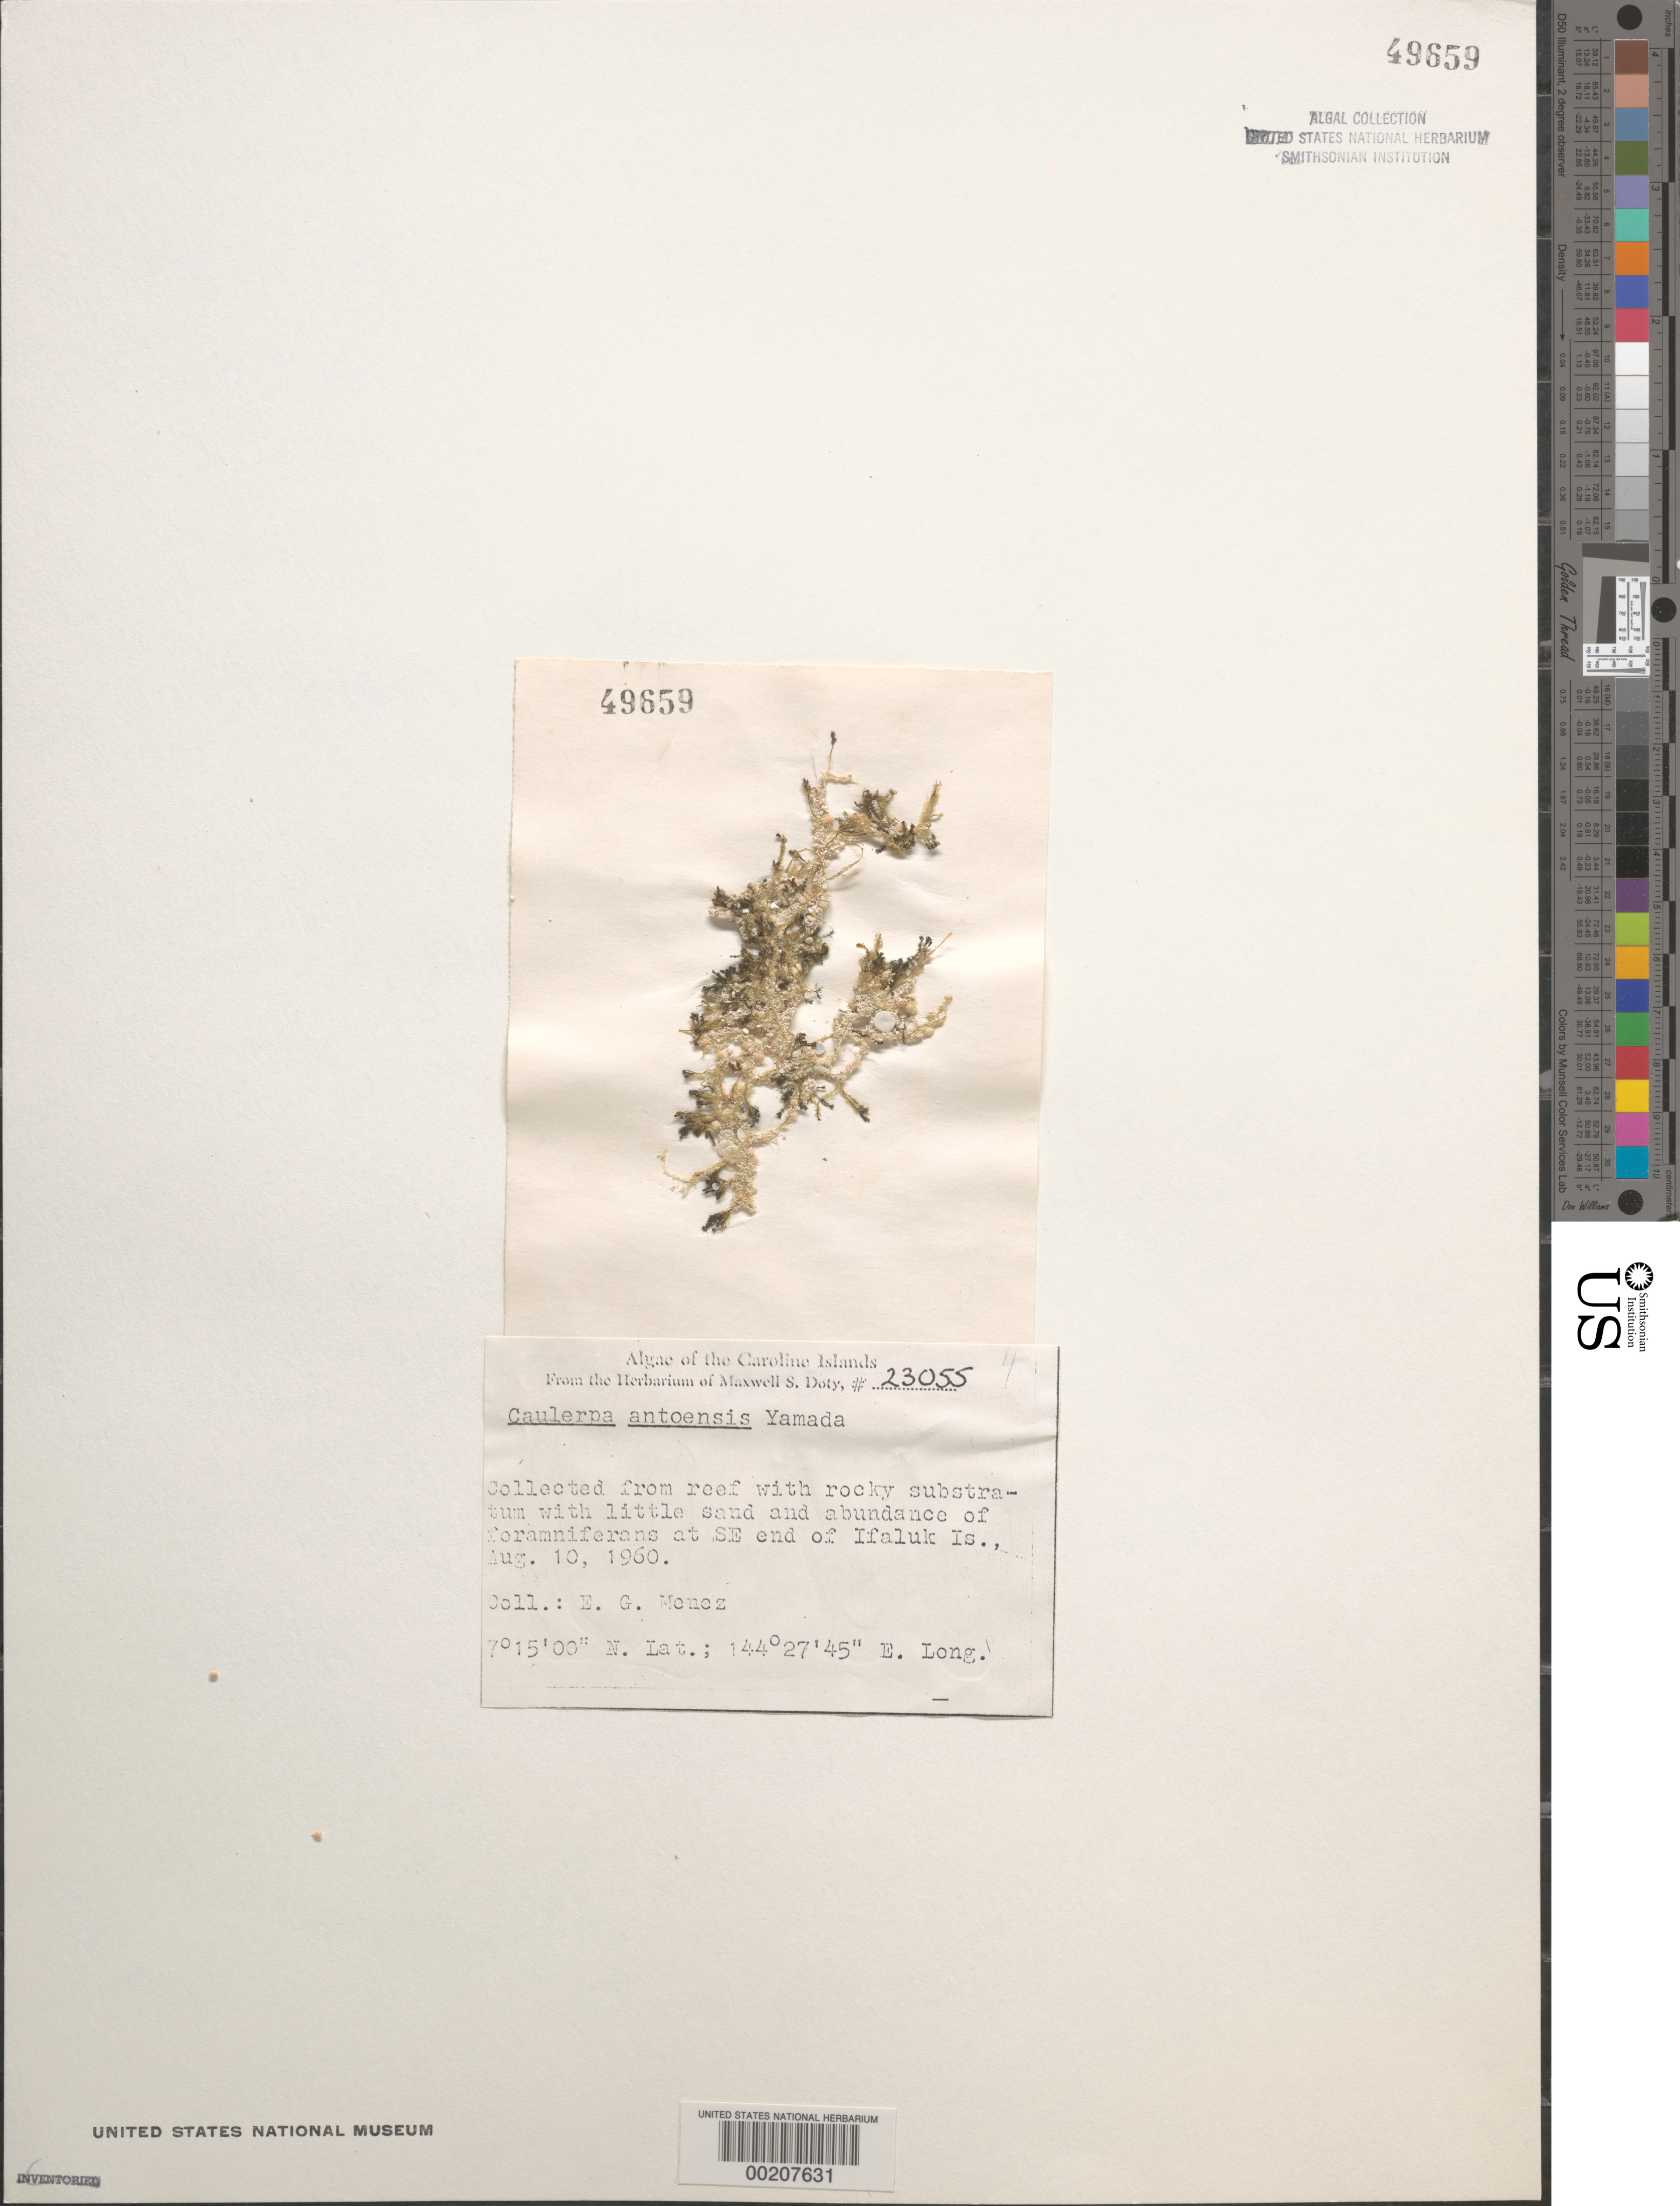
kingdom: Plantae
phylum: Chlorophyta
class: Ulvophyceae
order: Bryopsidales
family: Caulerpaceae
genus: Caulerpa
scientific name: Caulerpa antoensis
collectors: Meñez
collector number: MSD 23055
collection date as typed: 10 Aug 1960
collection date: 1960-08-10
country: Micronesia, Federated States of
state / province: Yap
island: Ifalik (Ifaluk) Atoll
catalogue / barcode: US 49659